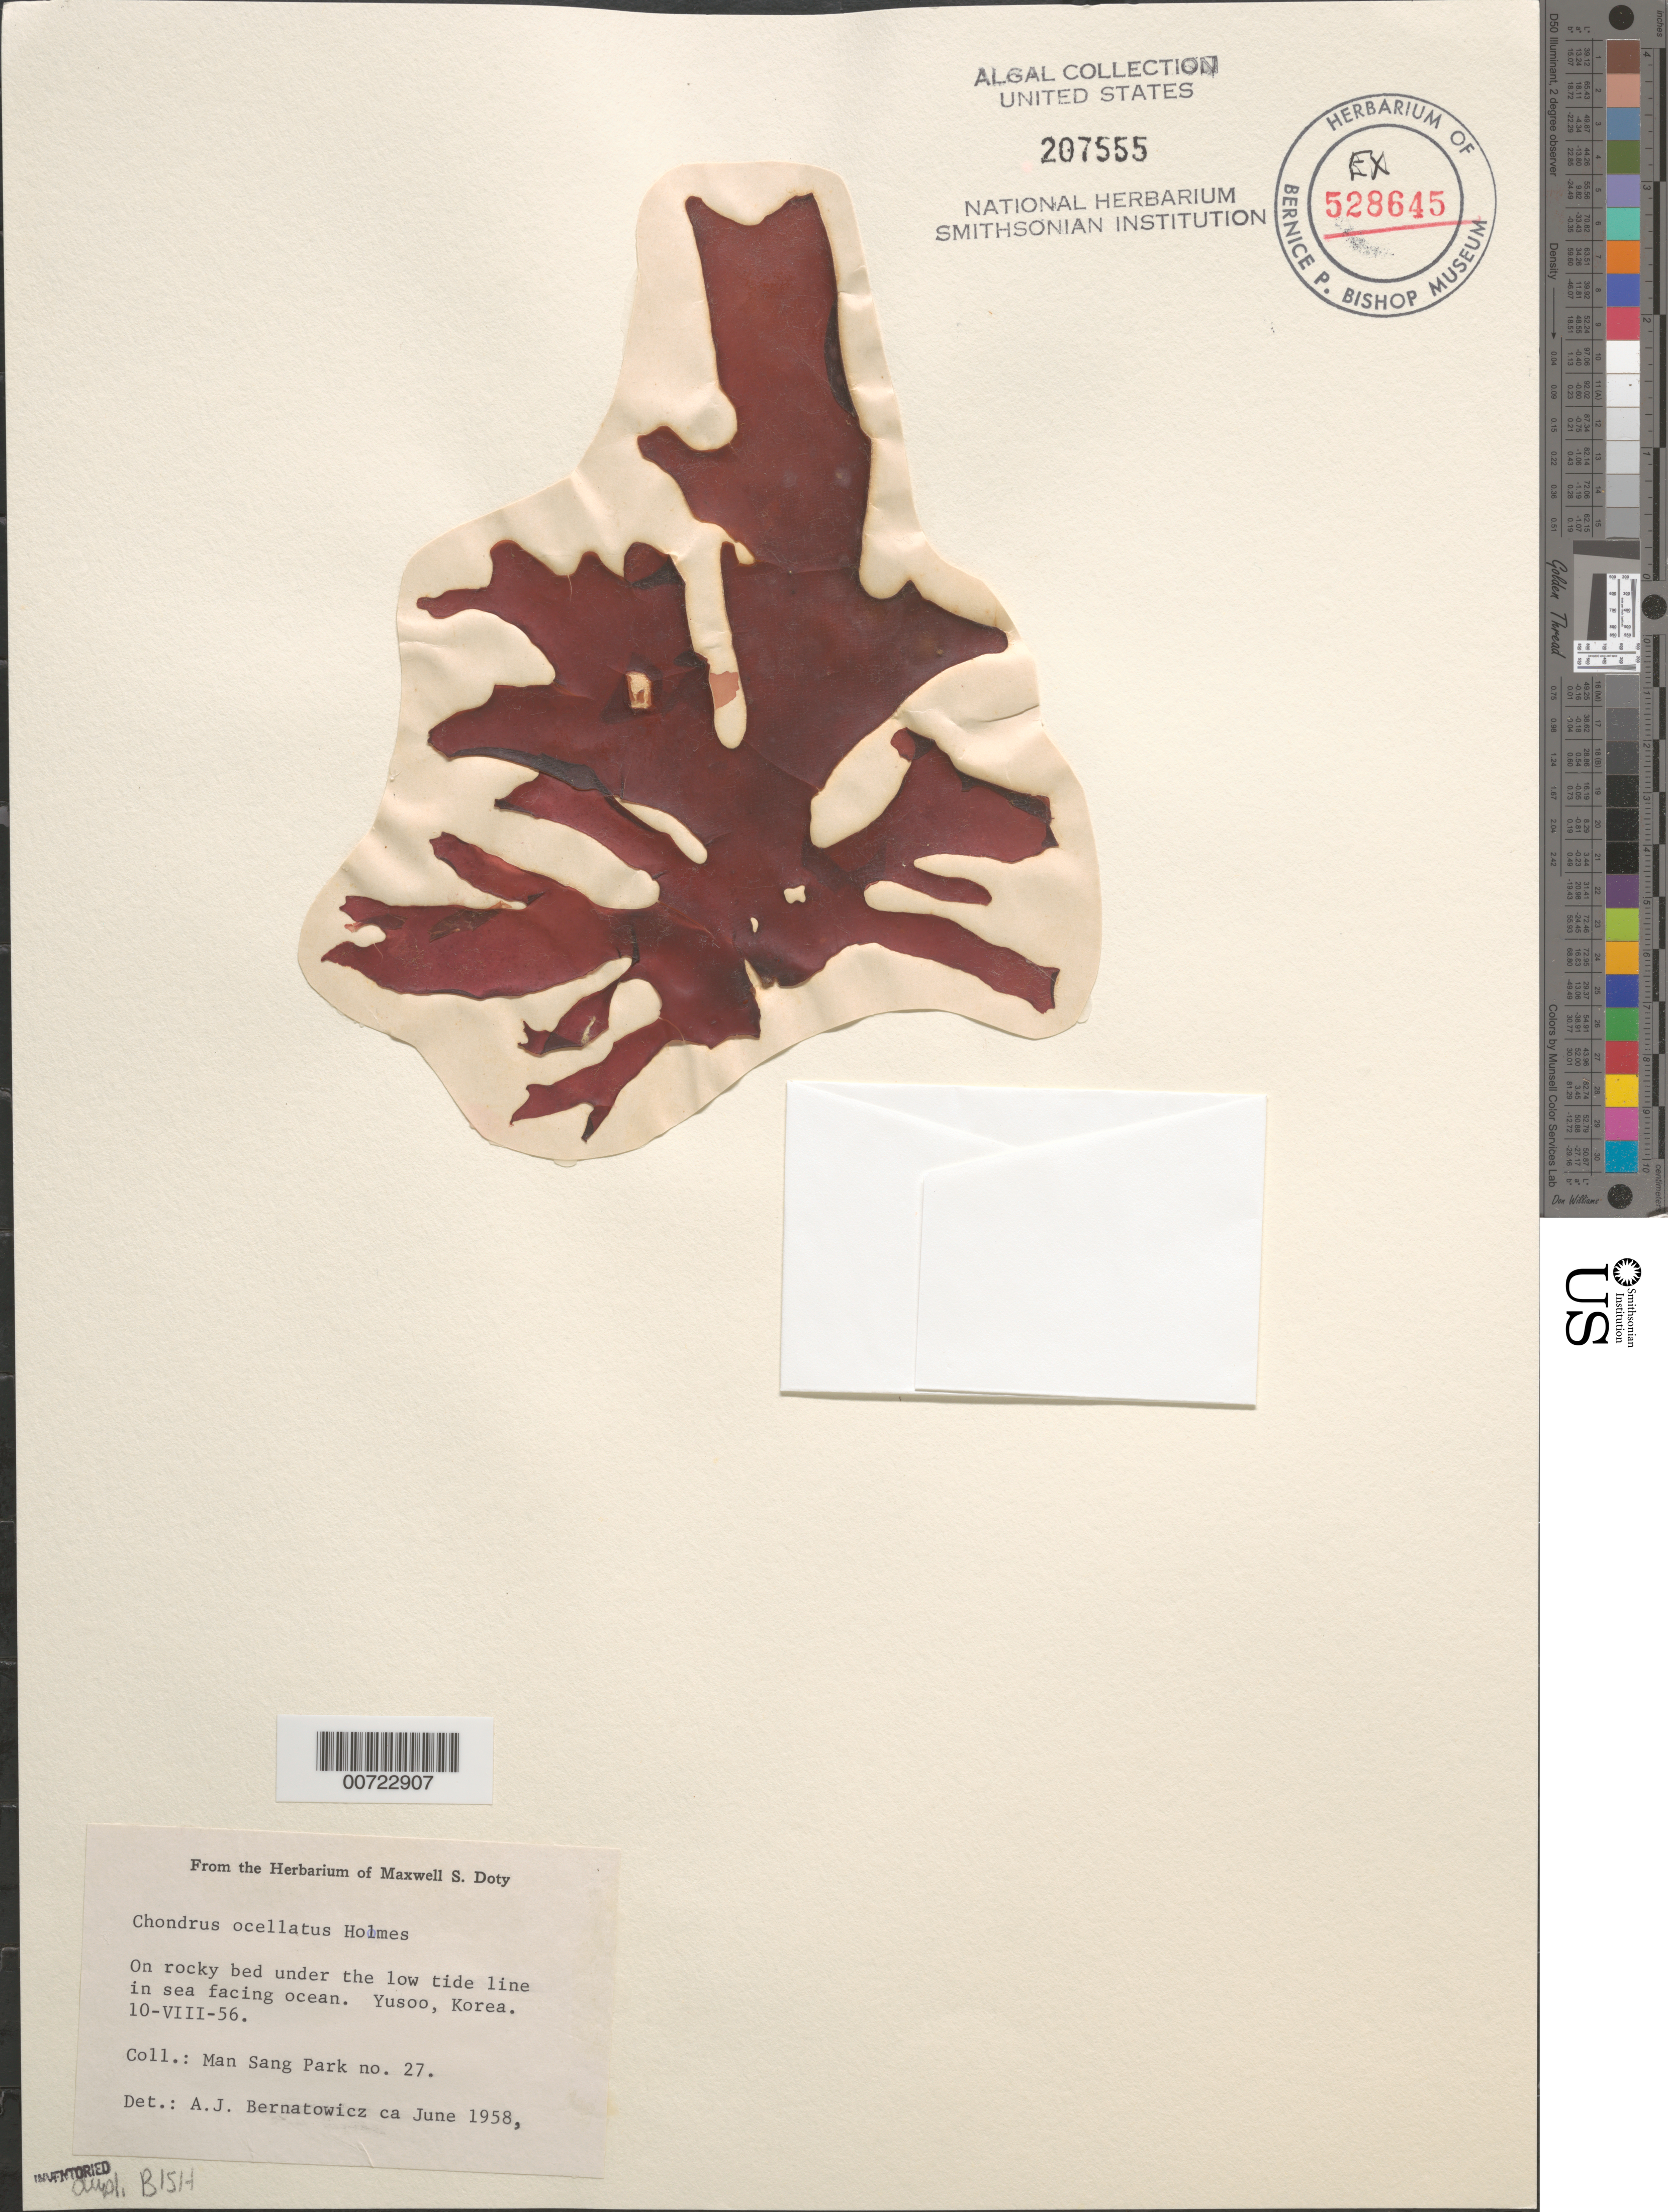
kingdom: Plantae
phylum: Rhodophyta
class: Florideophyceae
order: Gigartinales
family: Gigartinaceae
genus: Chondrus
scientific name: Chondrus ocellatus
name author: Holmes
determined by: Bernatowicz, Albert John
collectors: M. Park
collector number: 27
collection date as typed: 10 Aug 1956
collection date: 1956-08-10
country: North Korea / South Korea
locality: Yusoo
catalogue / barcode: US 207555